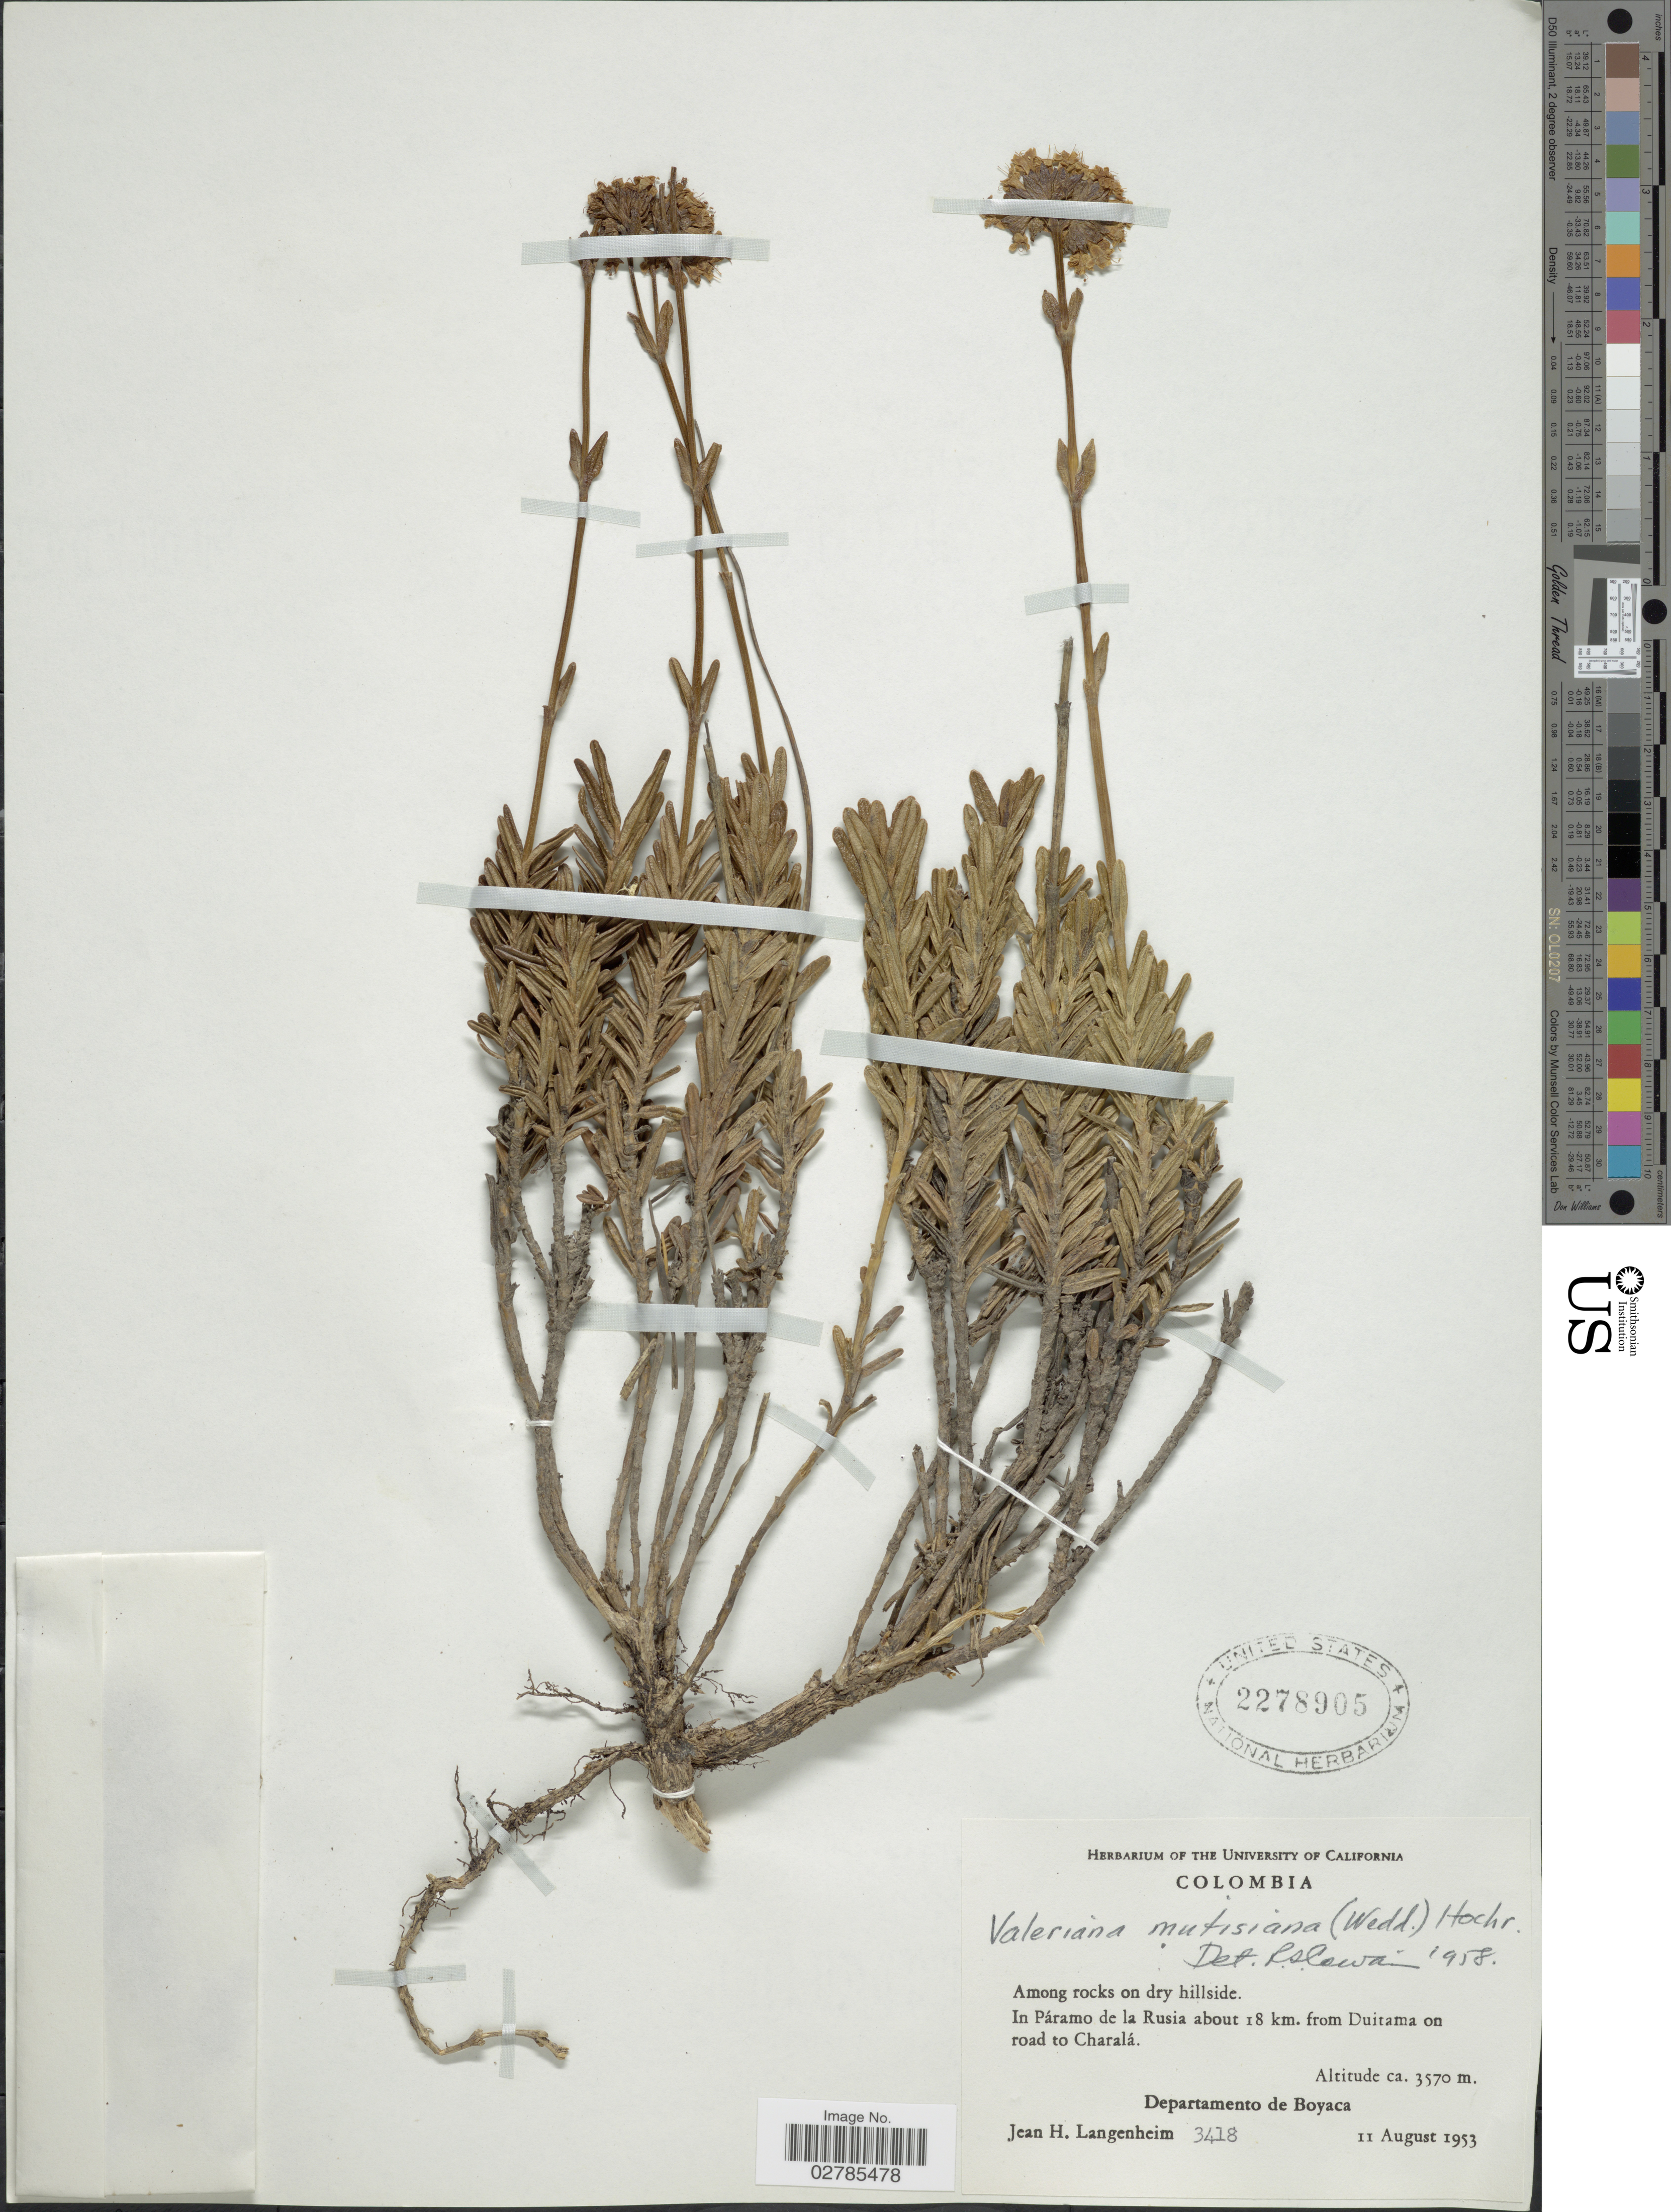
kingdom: Plantae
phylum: Tracheophyta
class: Magnoliopsida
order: Dipsacales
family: Caprifoliaceae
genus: Valeriana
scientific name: Valeriana triphylla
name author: Kunth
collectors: J. H. Langenheim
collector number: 3418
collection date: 1953-08-11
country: Colombia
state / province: Boyacá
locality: In Páramo de la Rusia about 18 km. from Duitama on road to Charalá. Departamento de Boyaca.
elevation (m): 3570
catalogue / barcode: US 2278905